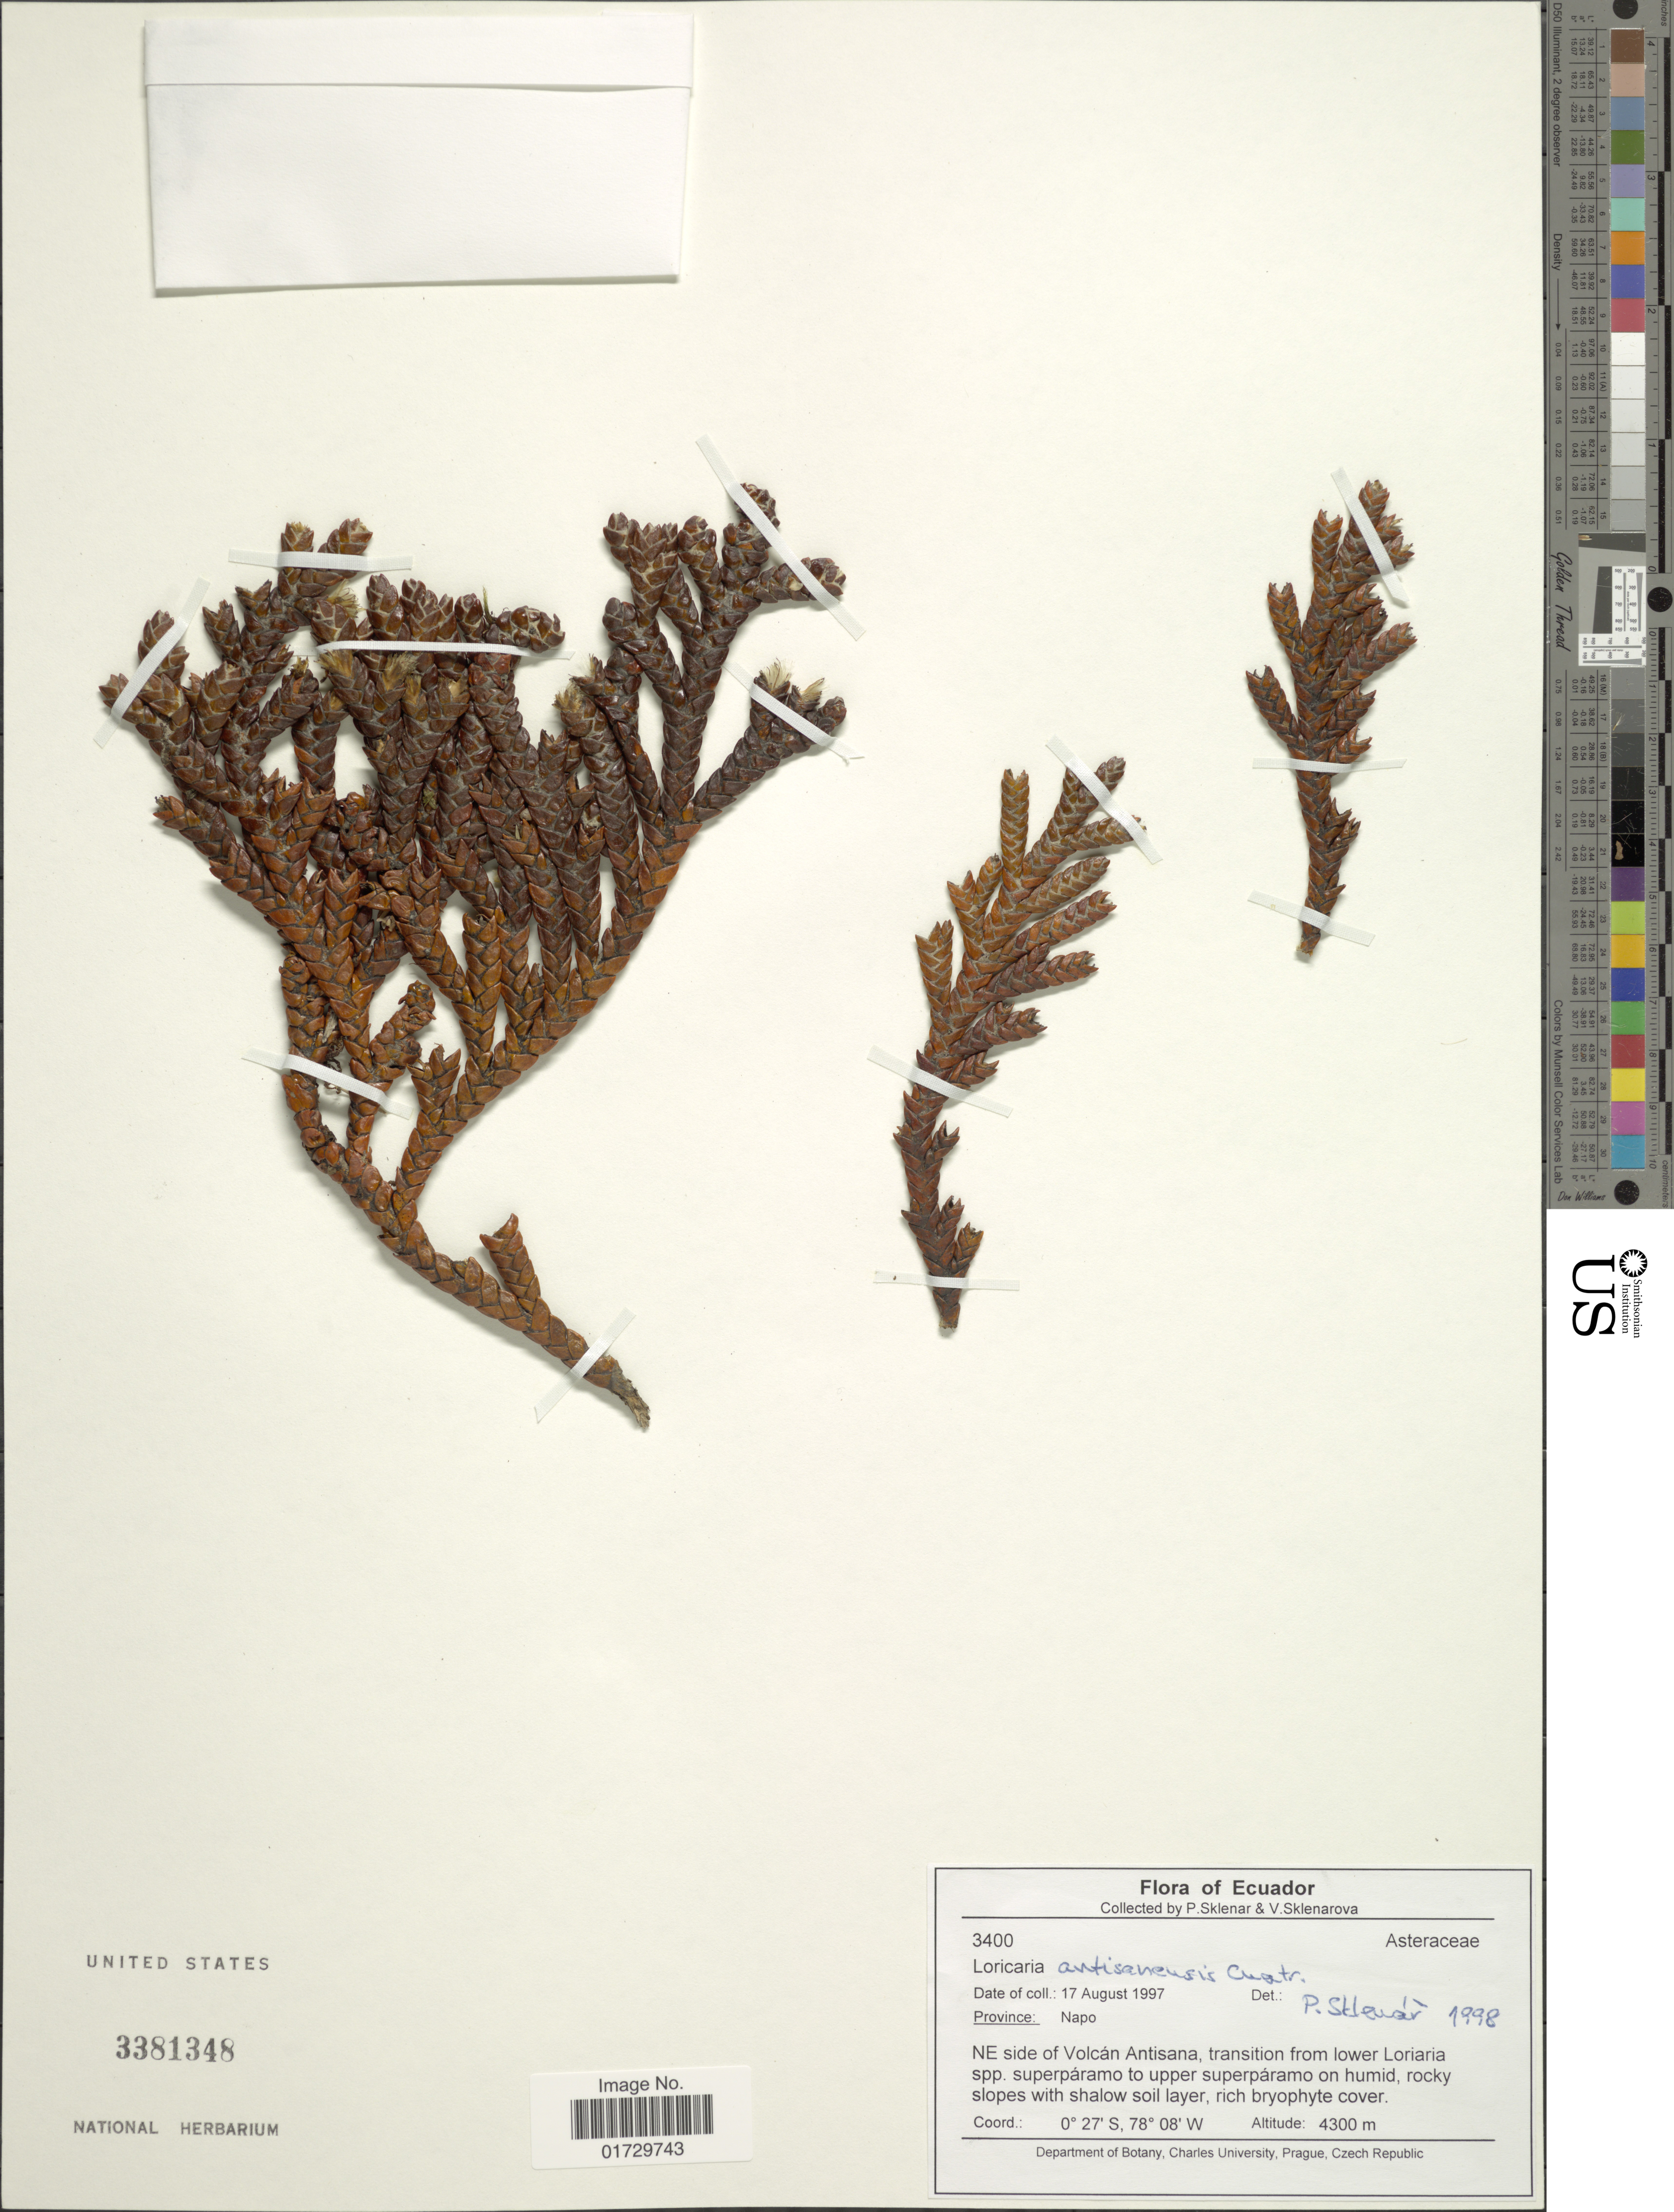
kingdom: Plantae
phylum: Tracheophyta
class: Magnoliopsida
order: Asterales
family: Asteraceae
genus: Loricaria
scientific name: Loricaria antisanensis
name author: Cuatrec.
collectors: P. Sklenár & V. Sklenárová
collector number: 3400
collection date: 1997-08-17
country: Ecuador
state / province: Napo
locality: NE side of Volcan Antisana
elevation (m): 4300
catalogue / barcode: US 3381348